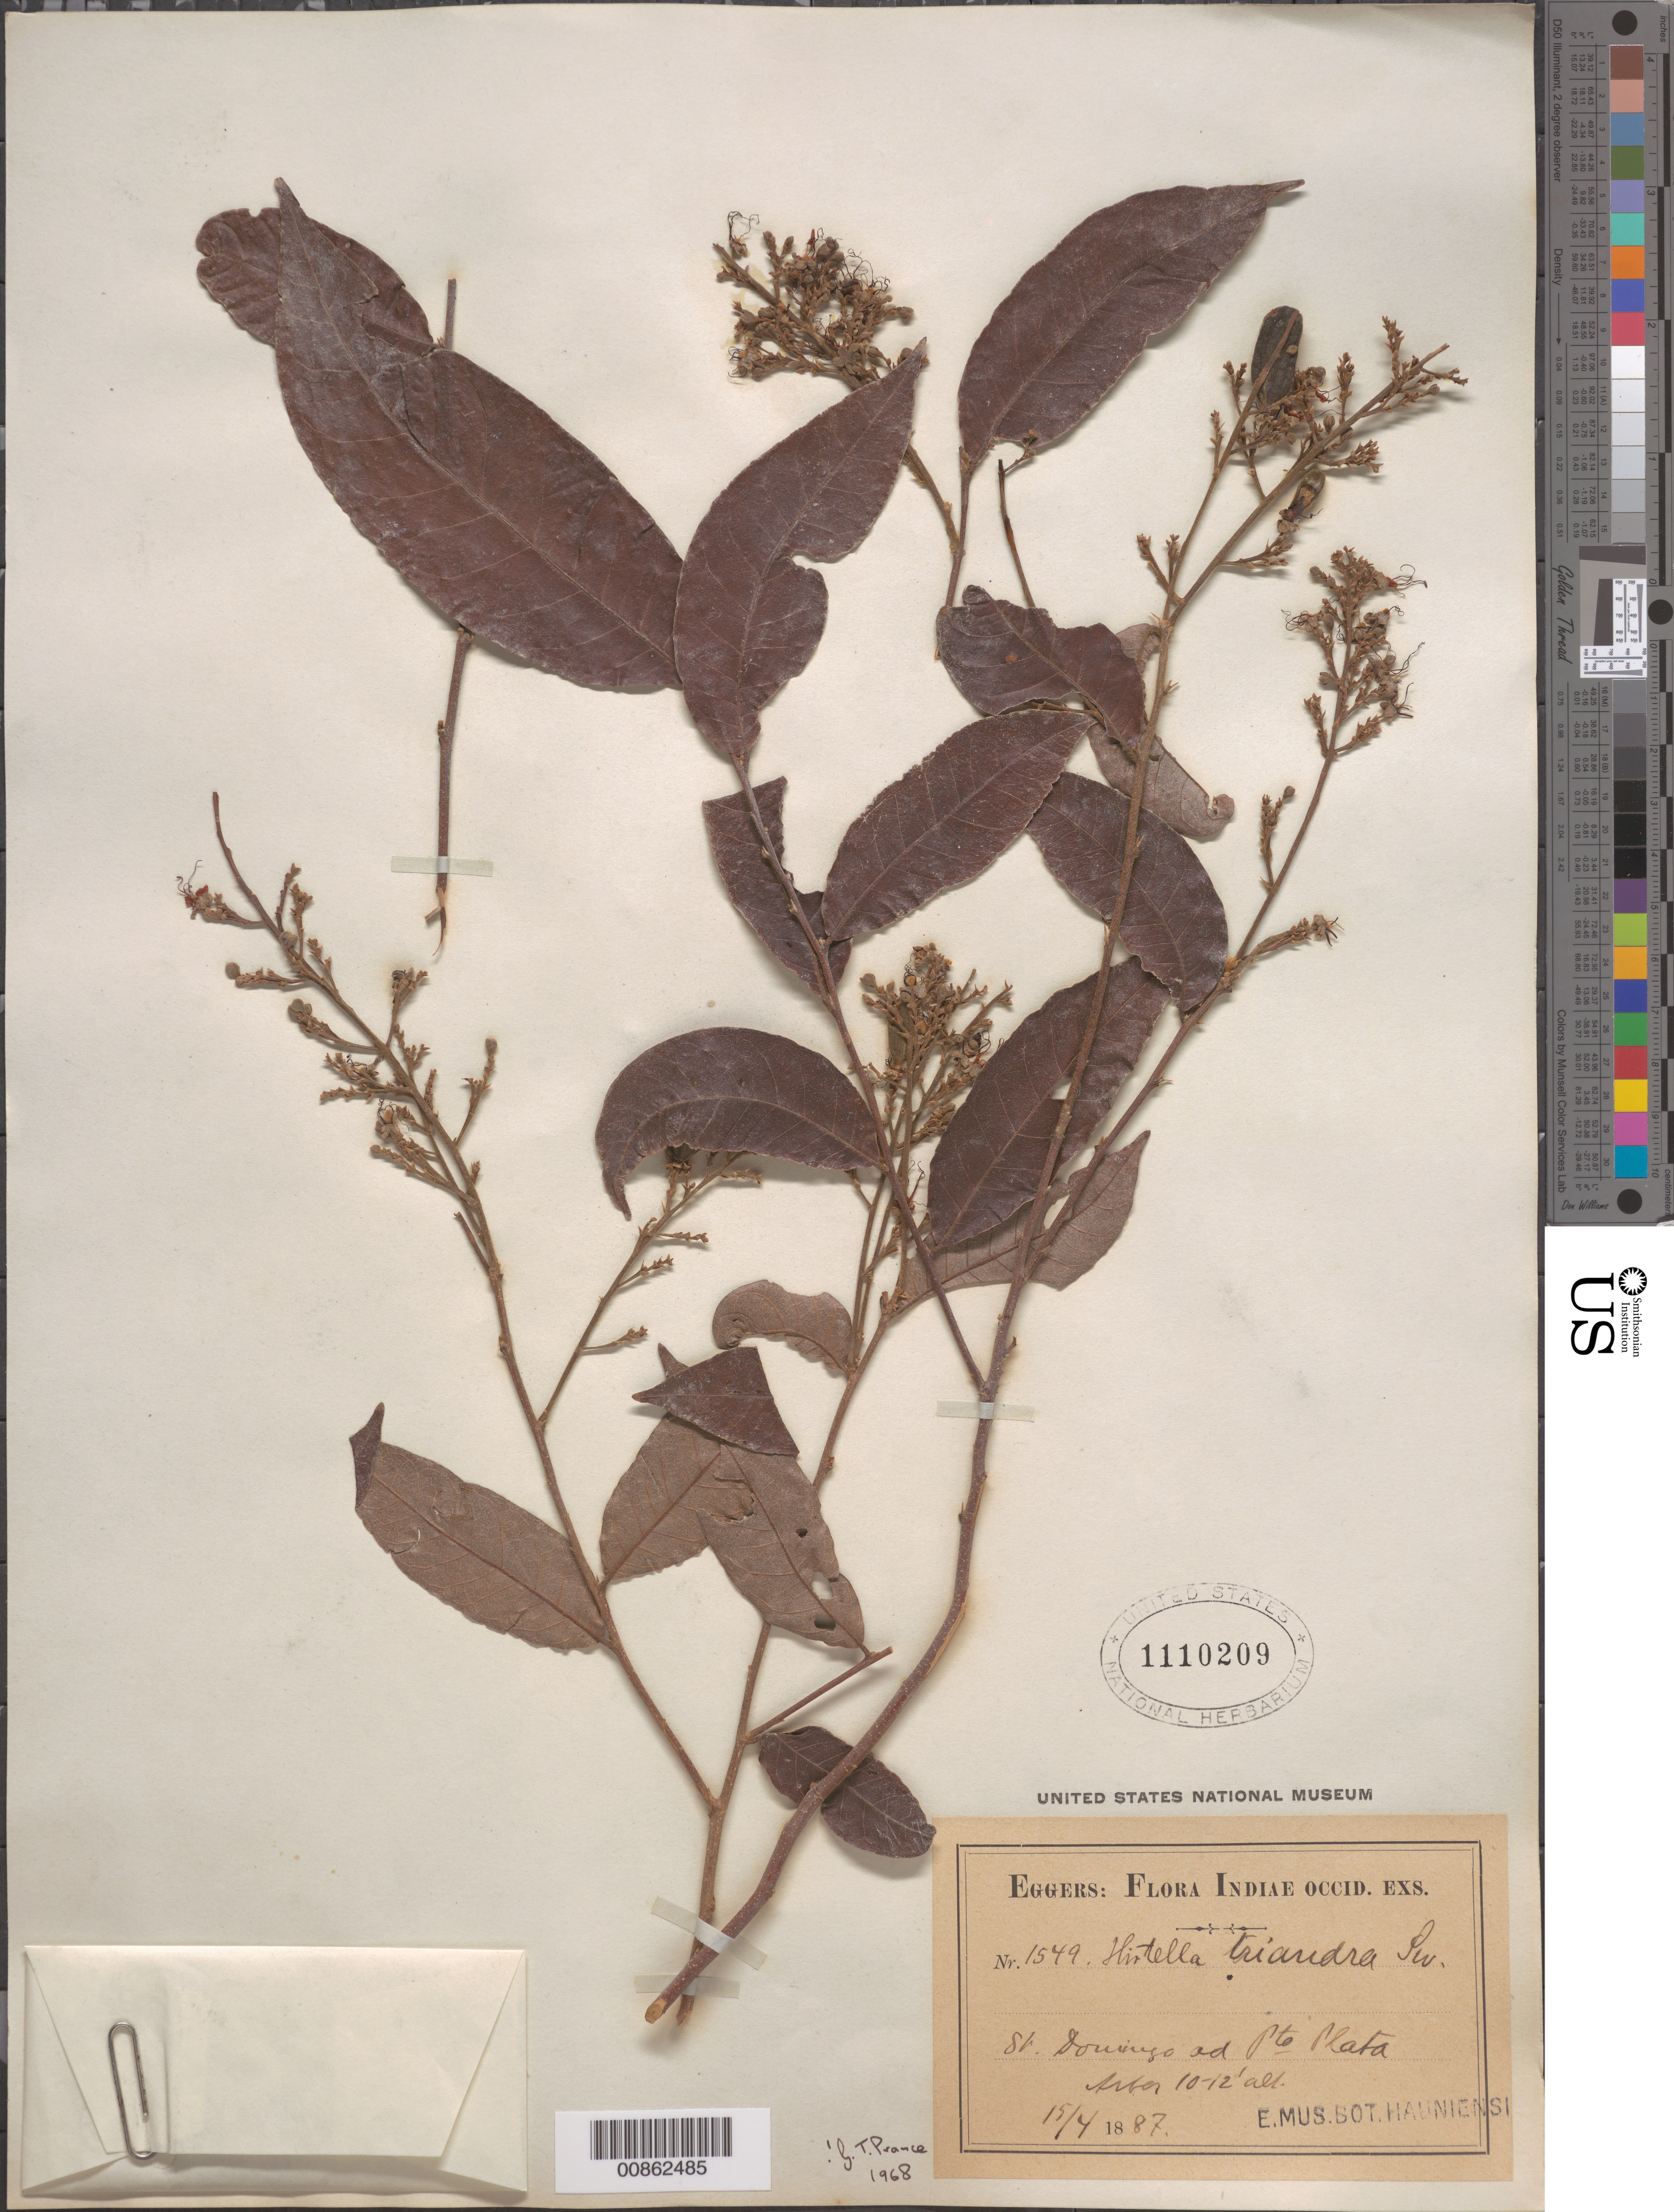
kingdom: Plantae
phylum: Tracheophyta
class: Magnoliopsida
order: Malpighiales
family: Chrysobalanaceae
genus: Hirtella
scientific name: Hirtella triandra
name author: Sw.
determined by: Prance, G. T.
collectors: H. F. A. von Eggers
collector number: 1549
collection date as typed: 15 Apr 1887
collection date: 1887-04-15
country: Dominican Republic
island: Hispaniola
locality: Ad Pto. Plata.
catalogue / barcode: US 1110209